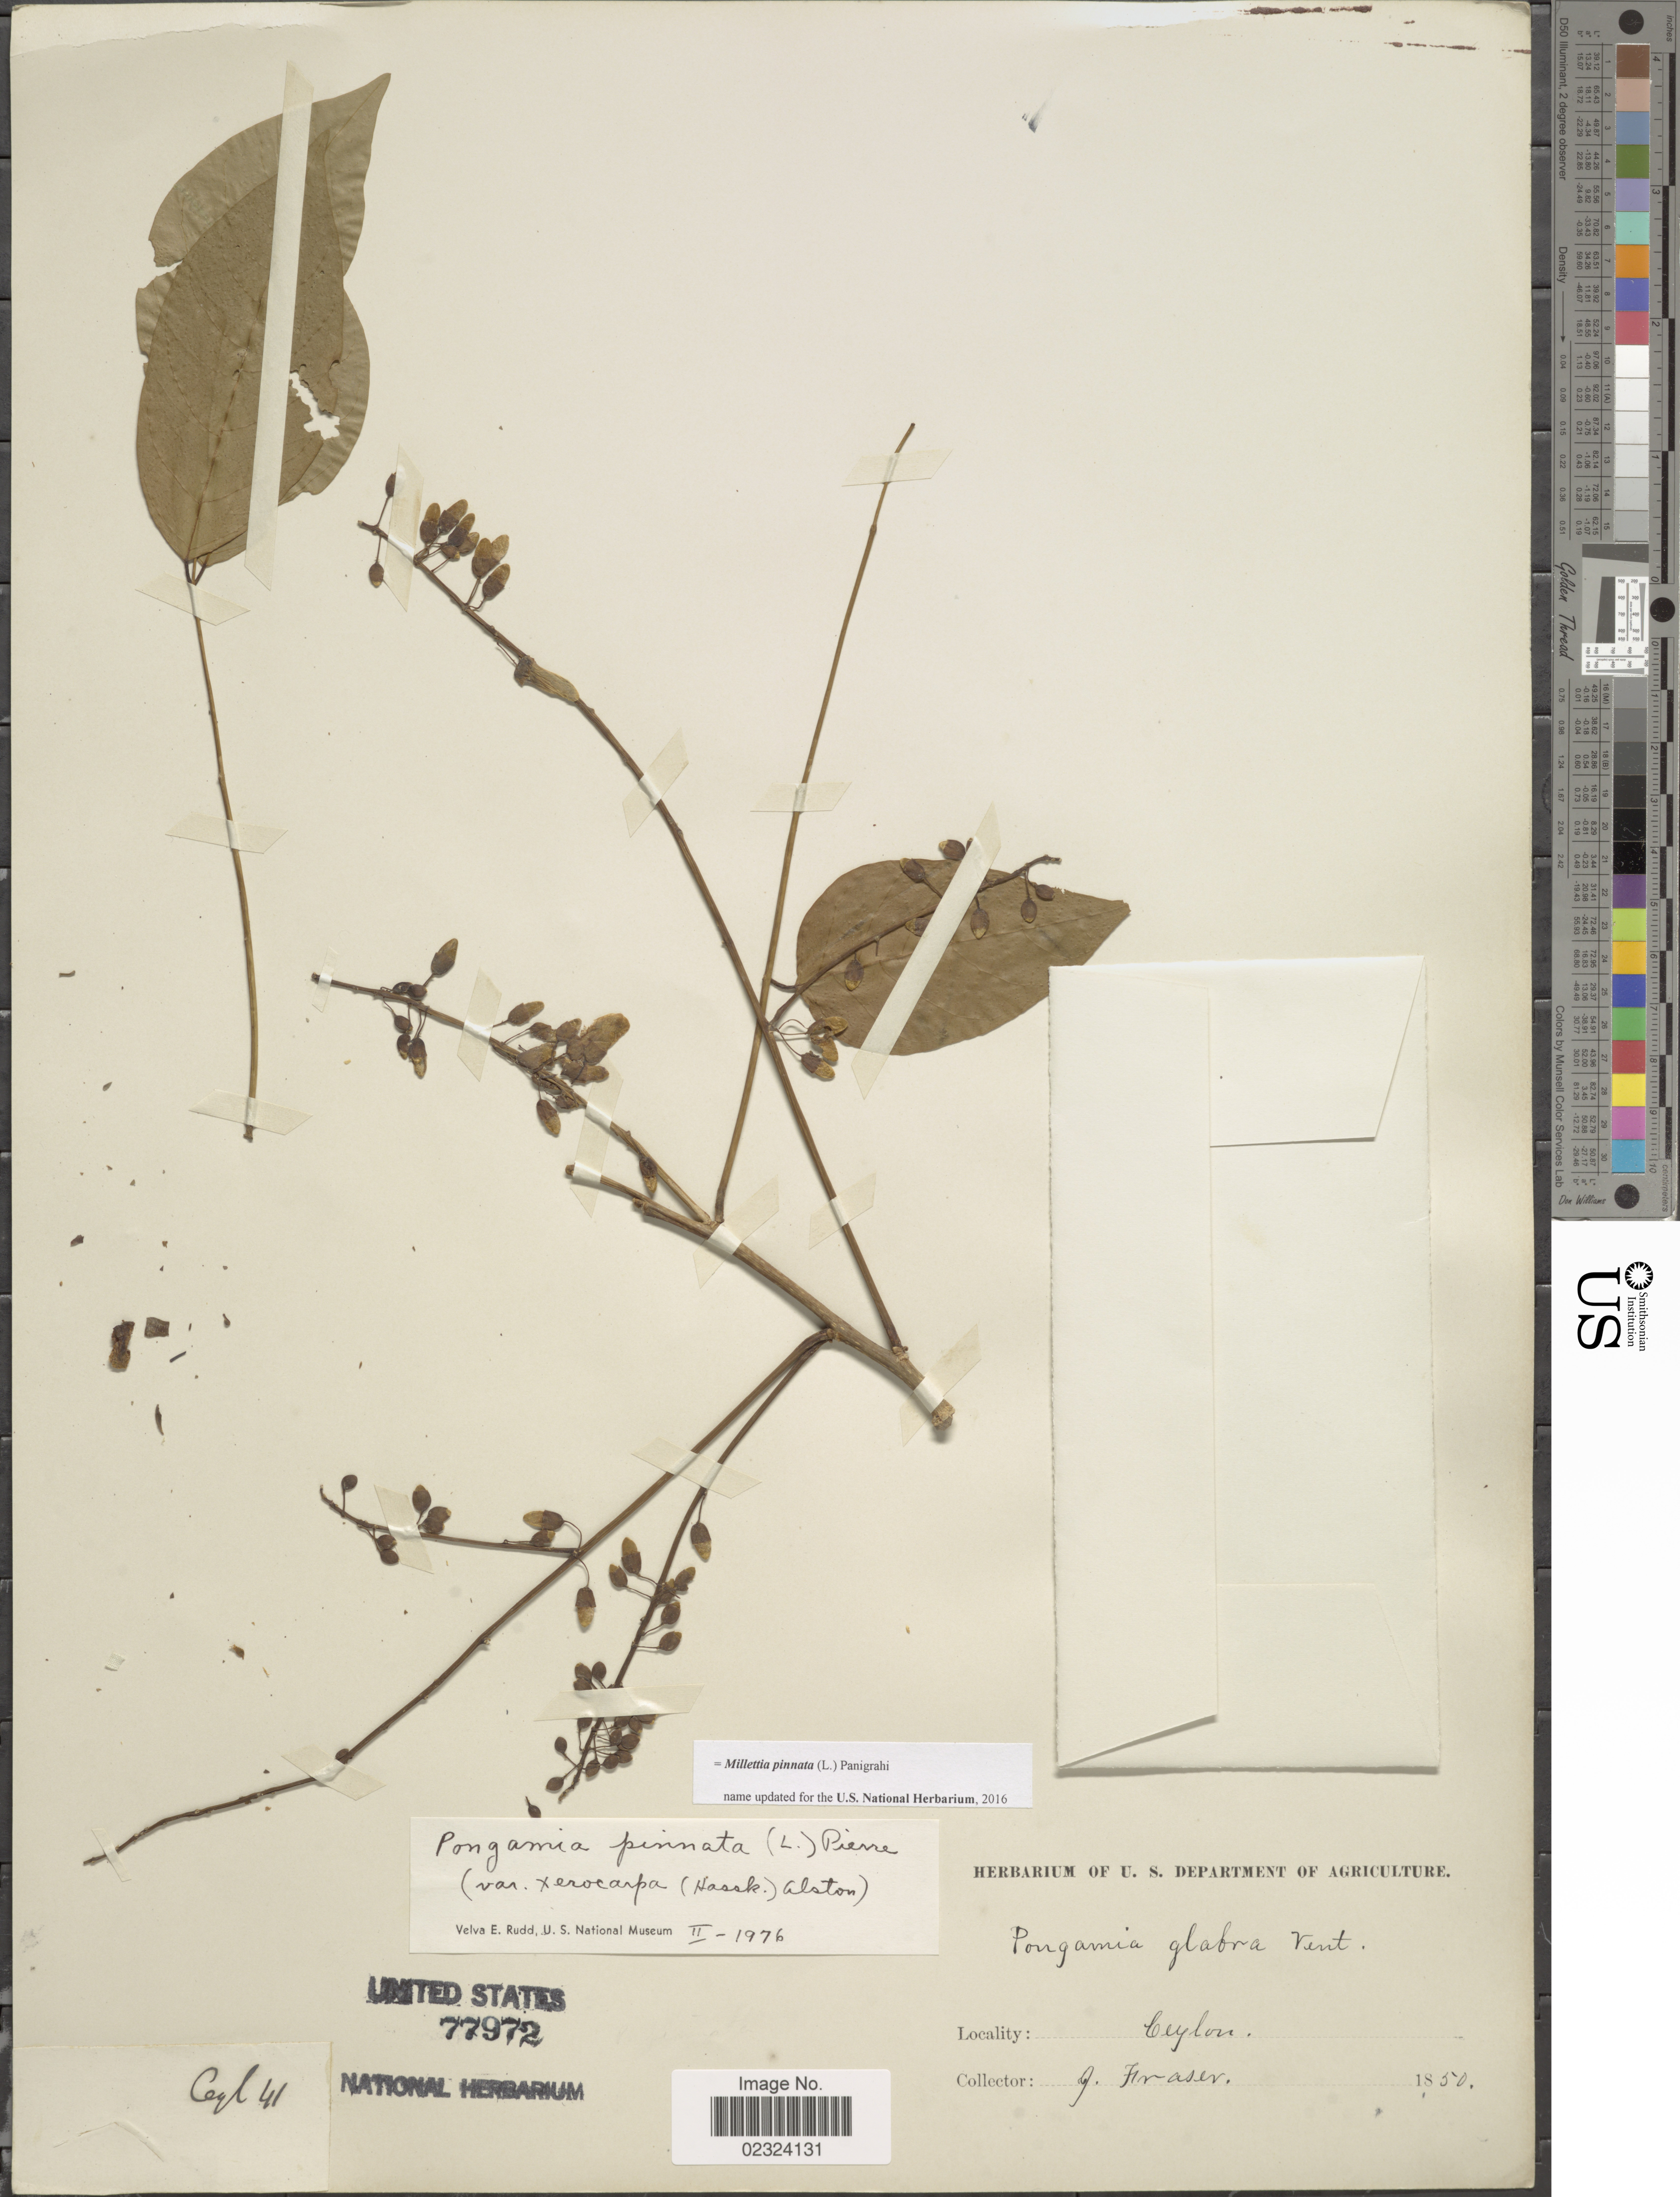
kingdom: Plantae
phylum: Tracheophyta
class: Magnoliopsida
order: Fabales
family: Fabaceae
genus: Millettia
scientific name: Millettia pinnata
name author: (L.) Panigrahi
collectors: G. Fraser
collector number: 41?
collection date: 1850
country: Sri Lanka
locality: Ceylon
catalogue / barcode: US 77972